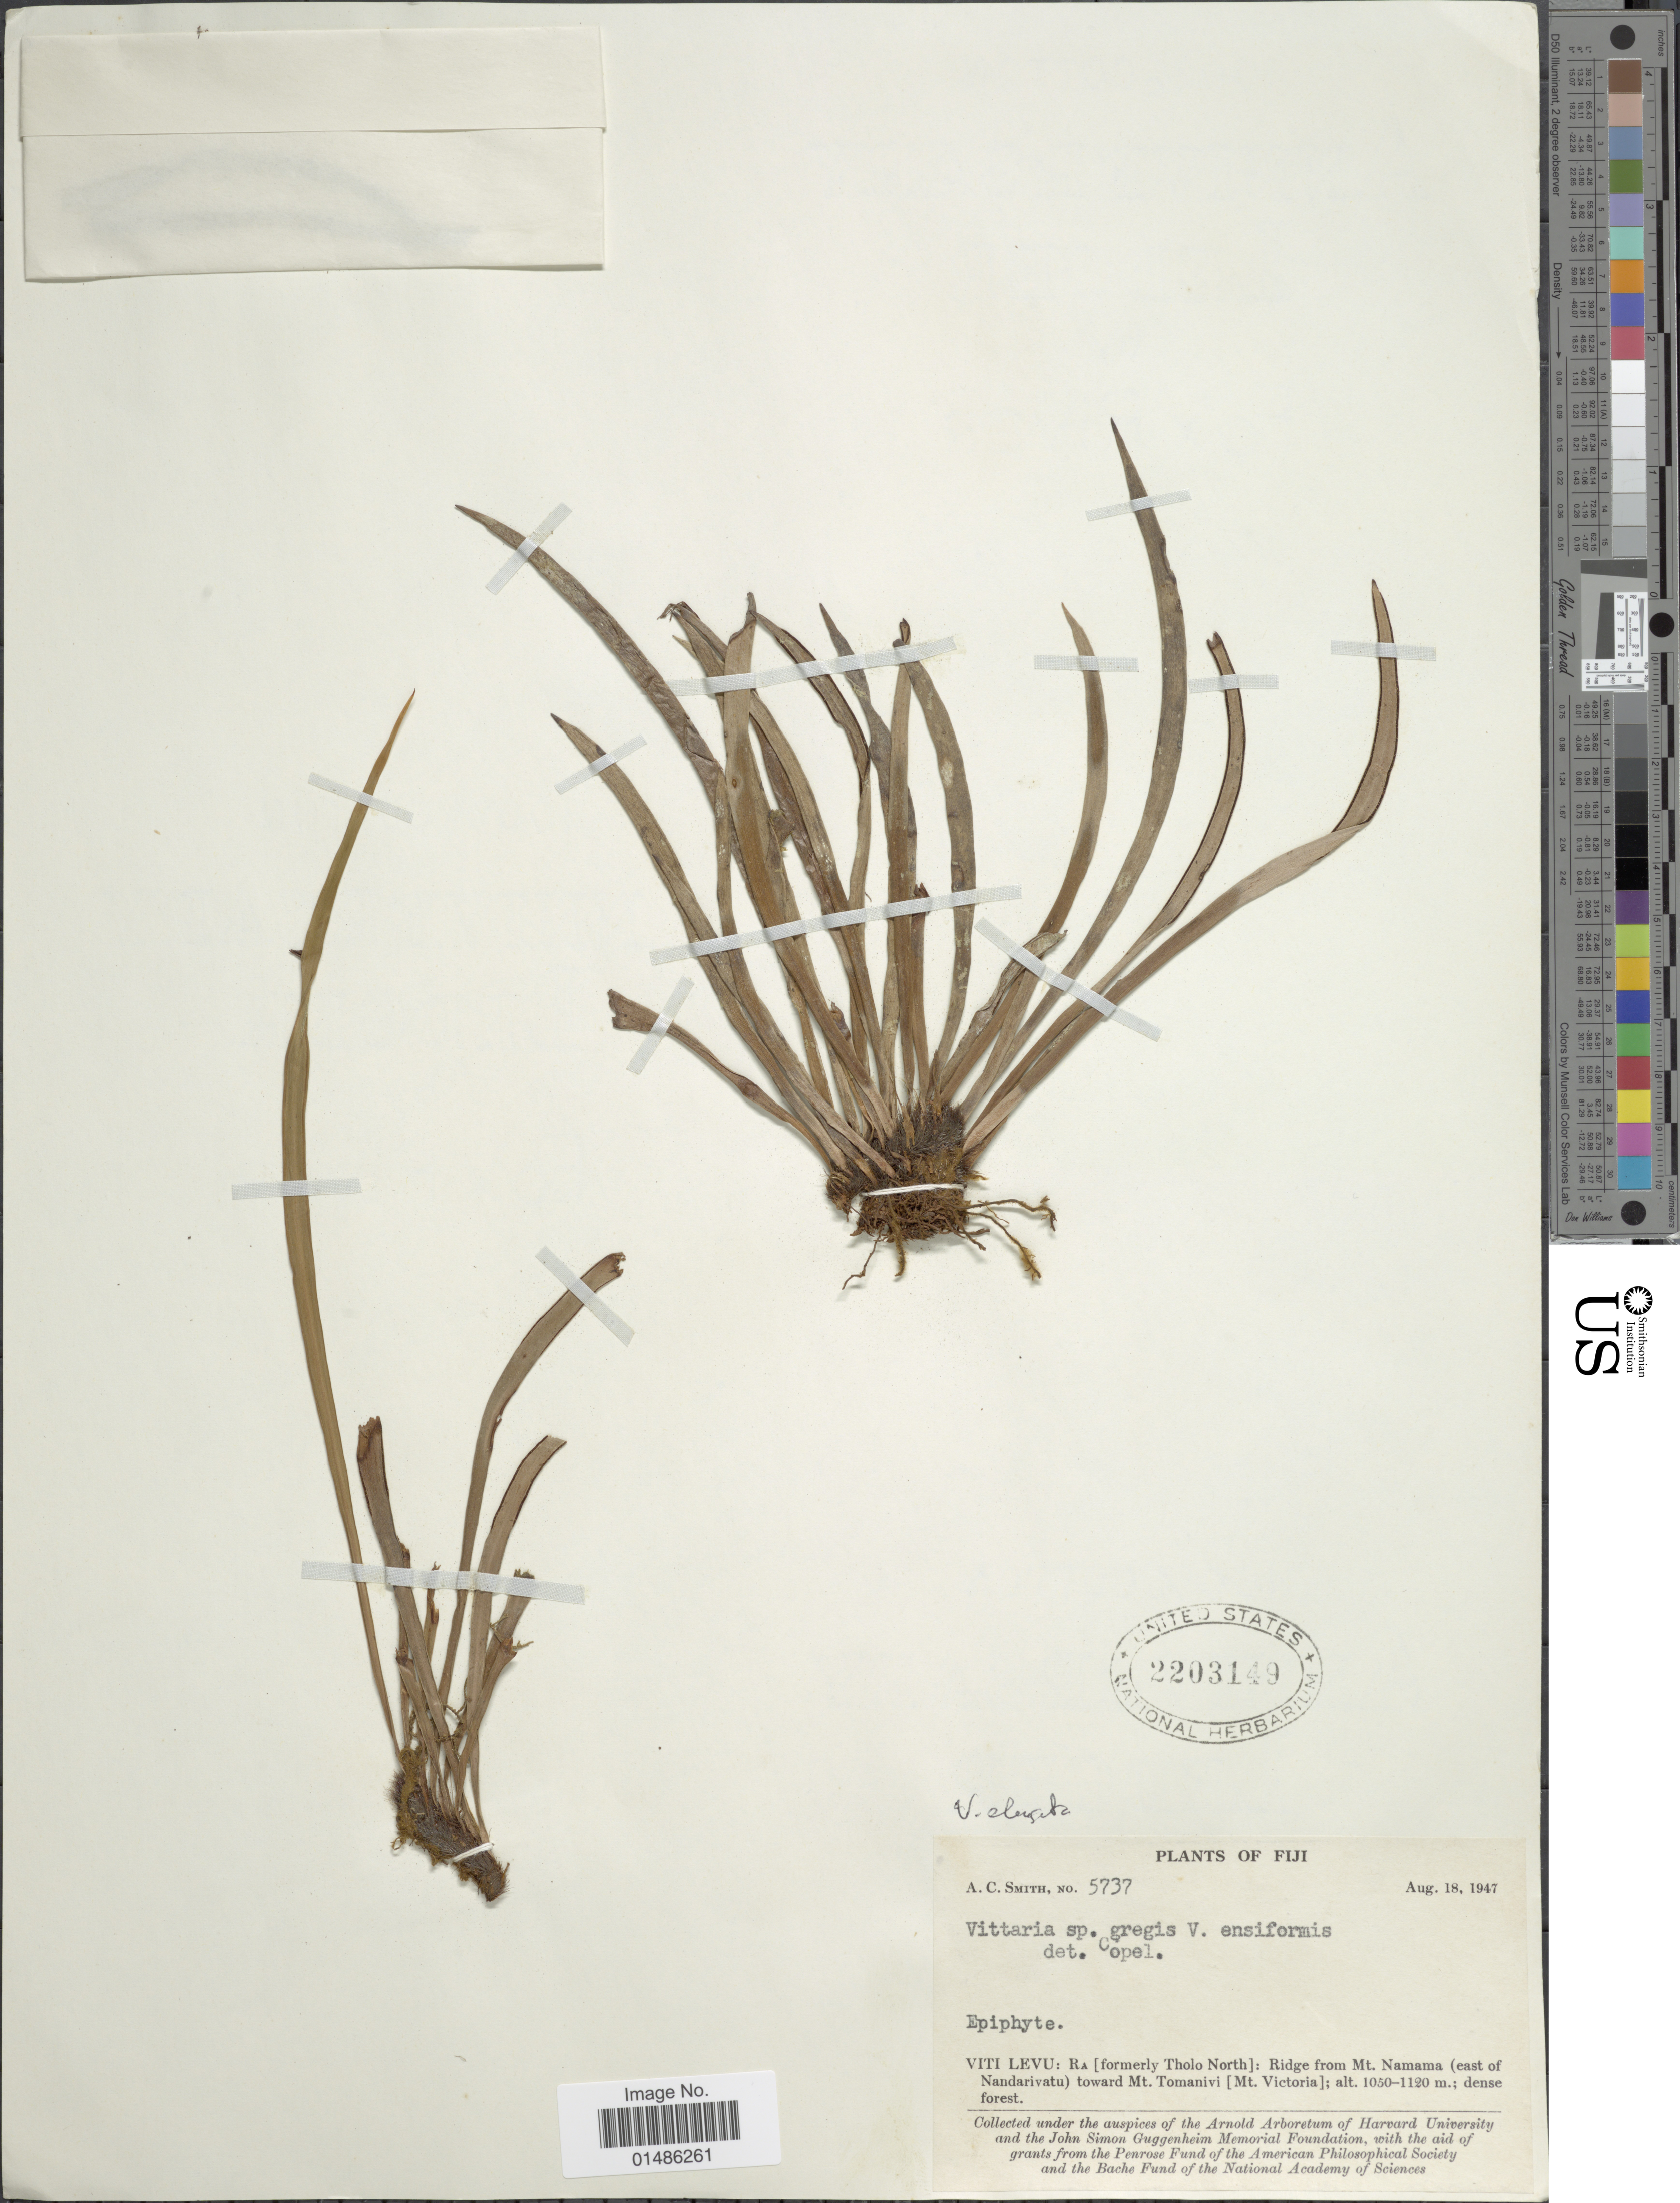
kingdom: Plantae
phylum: Tracheophyta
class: Polypodiopsida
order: Polypodiales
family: Pteridaceae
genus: Haplopteris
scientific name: Haplopteris elongata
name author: (Sw.) Crane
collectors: A. C. Smith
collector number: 5737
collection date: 1947-08-18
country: Fiji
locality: Viti Levu: Ra [formerly Tholo North]: Ridge from Mt. Namama (east of Nandarivatu) toward Mt. Tomanivi [Mt. Victoria].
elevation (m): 1050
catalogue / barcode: US 2203149